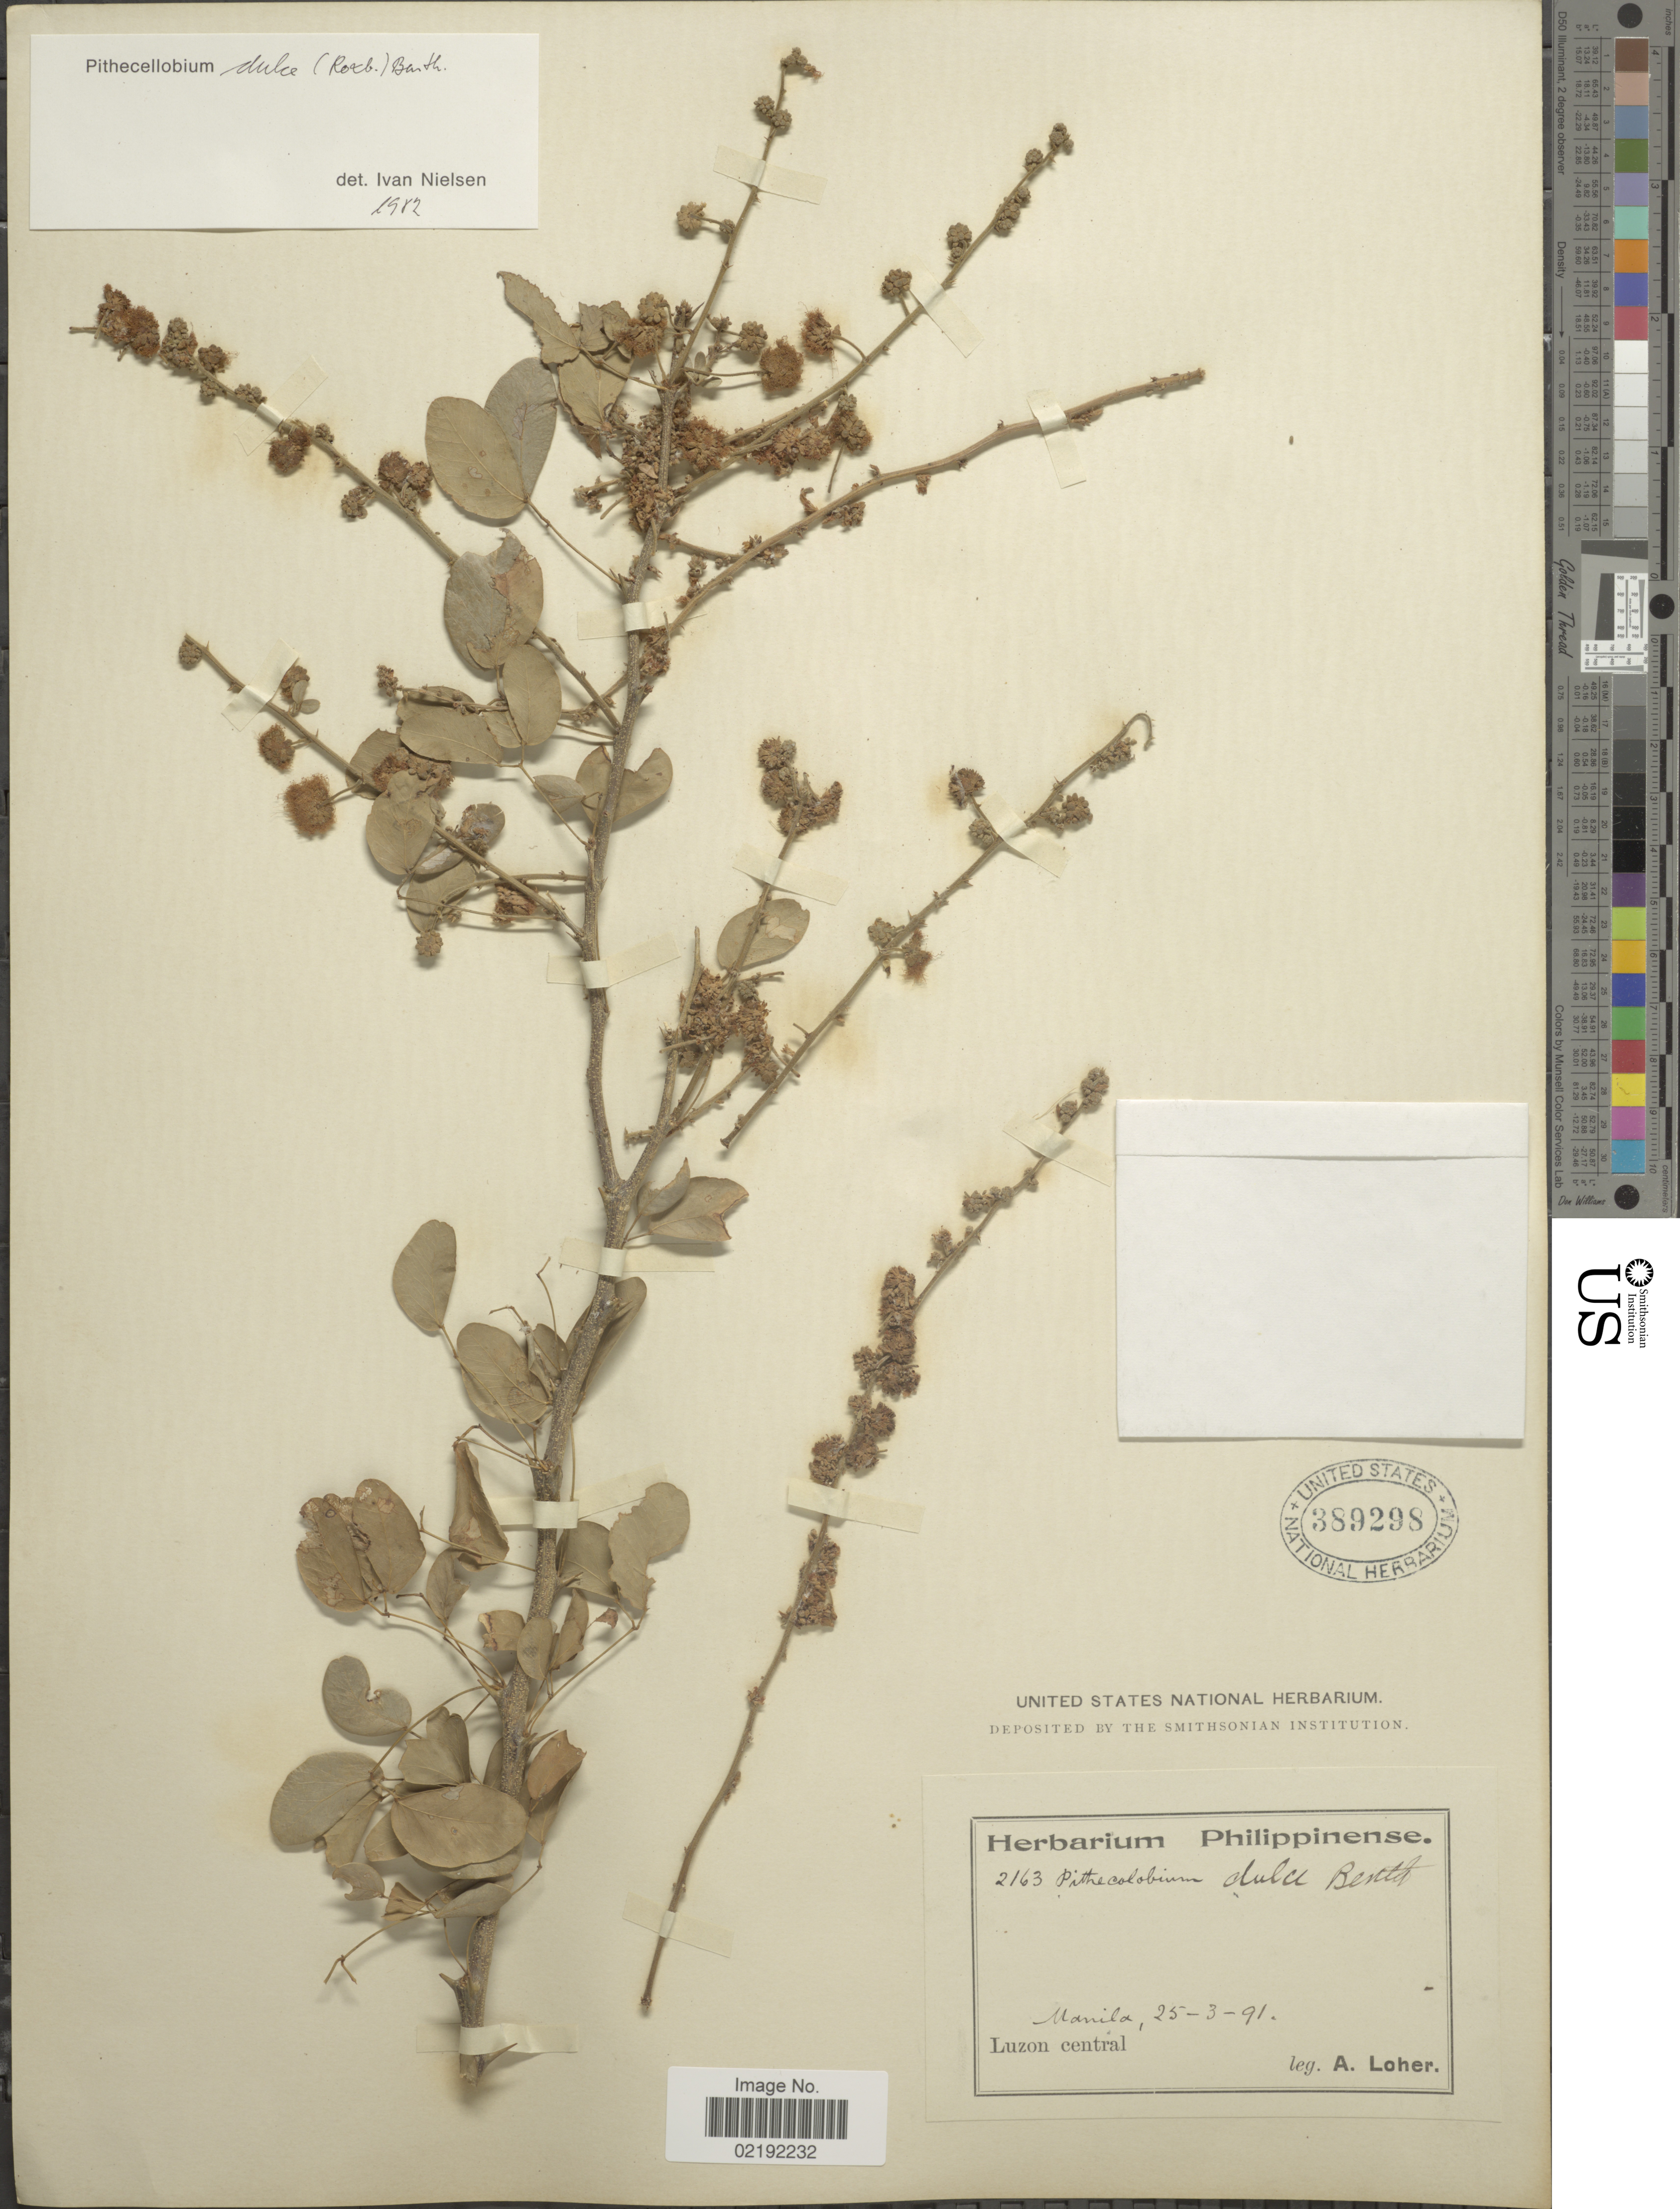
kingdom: Plantae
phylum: Tracheophyta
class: Magnoliopsida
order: Fabales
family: Fabaceae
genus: Pithecellobium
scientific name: Pithecellobium dulce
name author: (Roxb.) Benth.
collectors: A. Loher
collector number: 2163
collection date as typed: Transcribed d/m/y: 25/3/91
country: Philippines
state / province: Central Luzon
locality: Manila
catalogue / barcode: US 389298